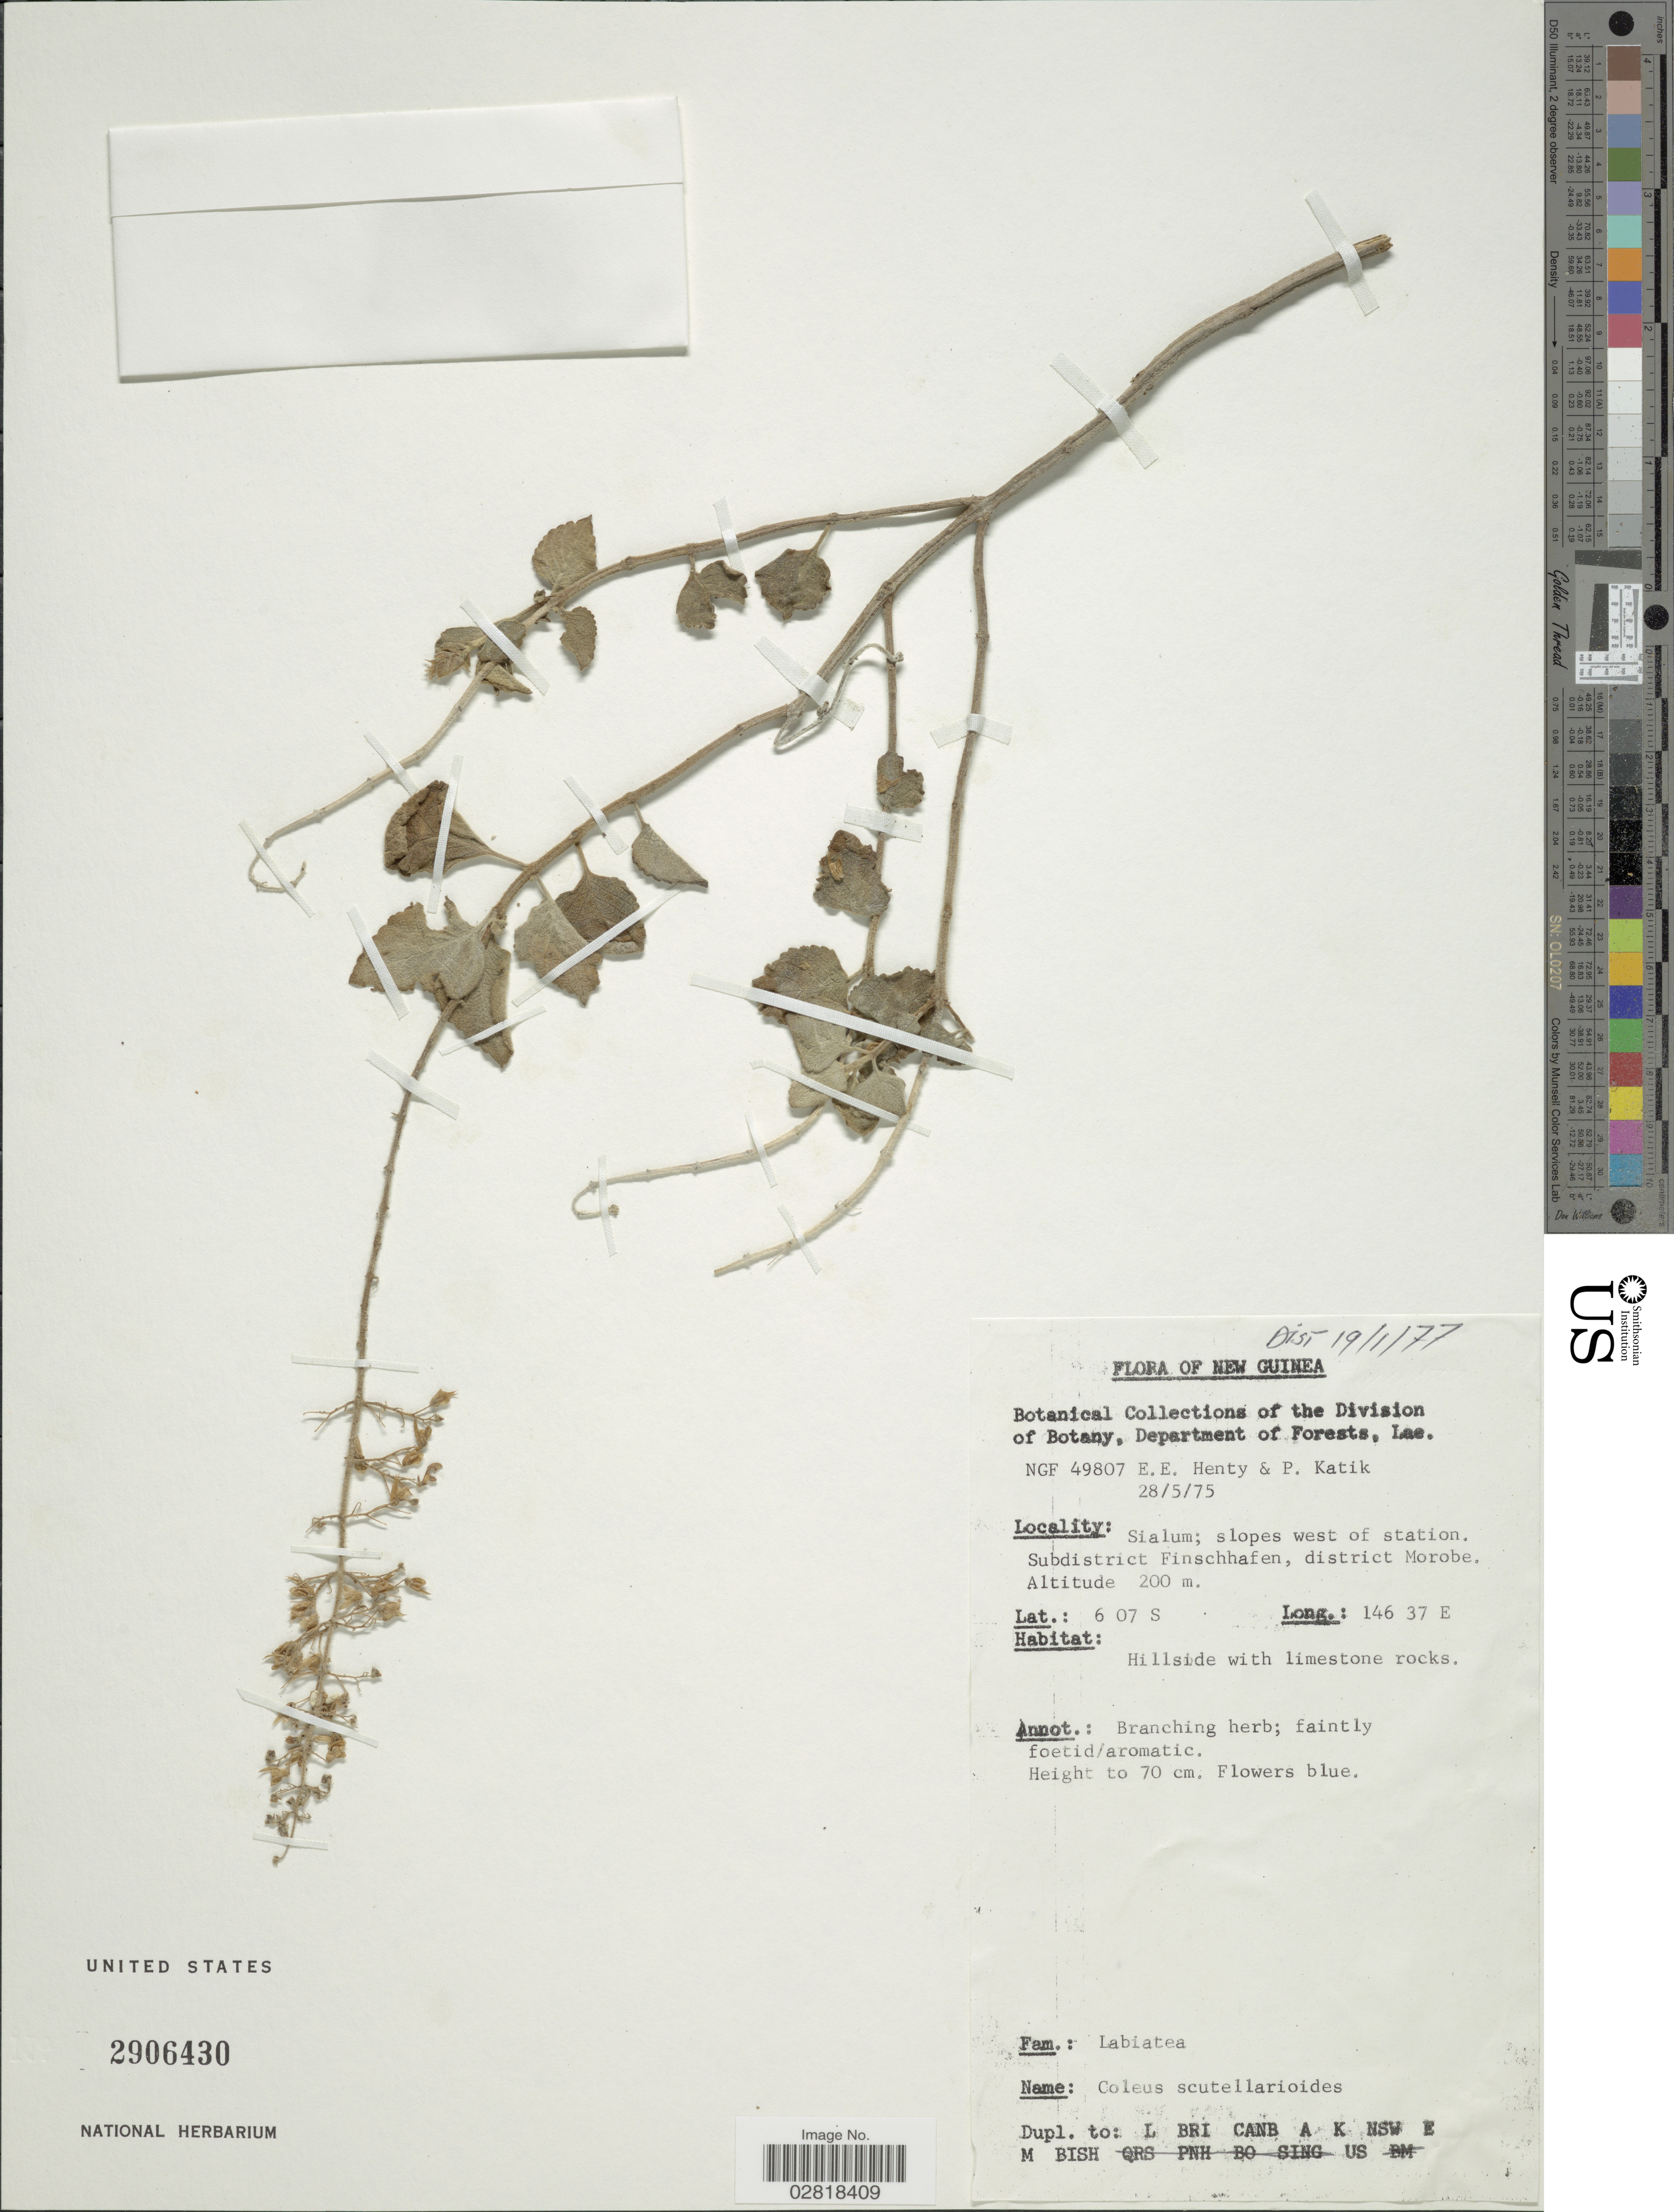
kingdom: Plantae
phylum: Tracheophyta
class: Magnoliopsida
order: Lamiales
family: Lamiaceae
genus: Coleus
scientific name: Coleus scutellarioides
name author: (L.) Benth.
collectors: E. Henty & P. Katik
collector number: NGF49807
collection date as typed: Transcribed d/m/y: 28/5/75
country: Papua New Guinea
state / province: Morobe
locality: New Guinea. Sialum; slopes west of station. Subdistrict Finschhafen, district Morobe.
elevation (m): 200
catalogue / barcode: US 2906430